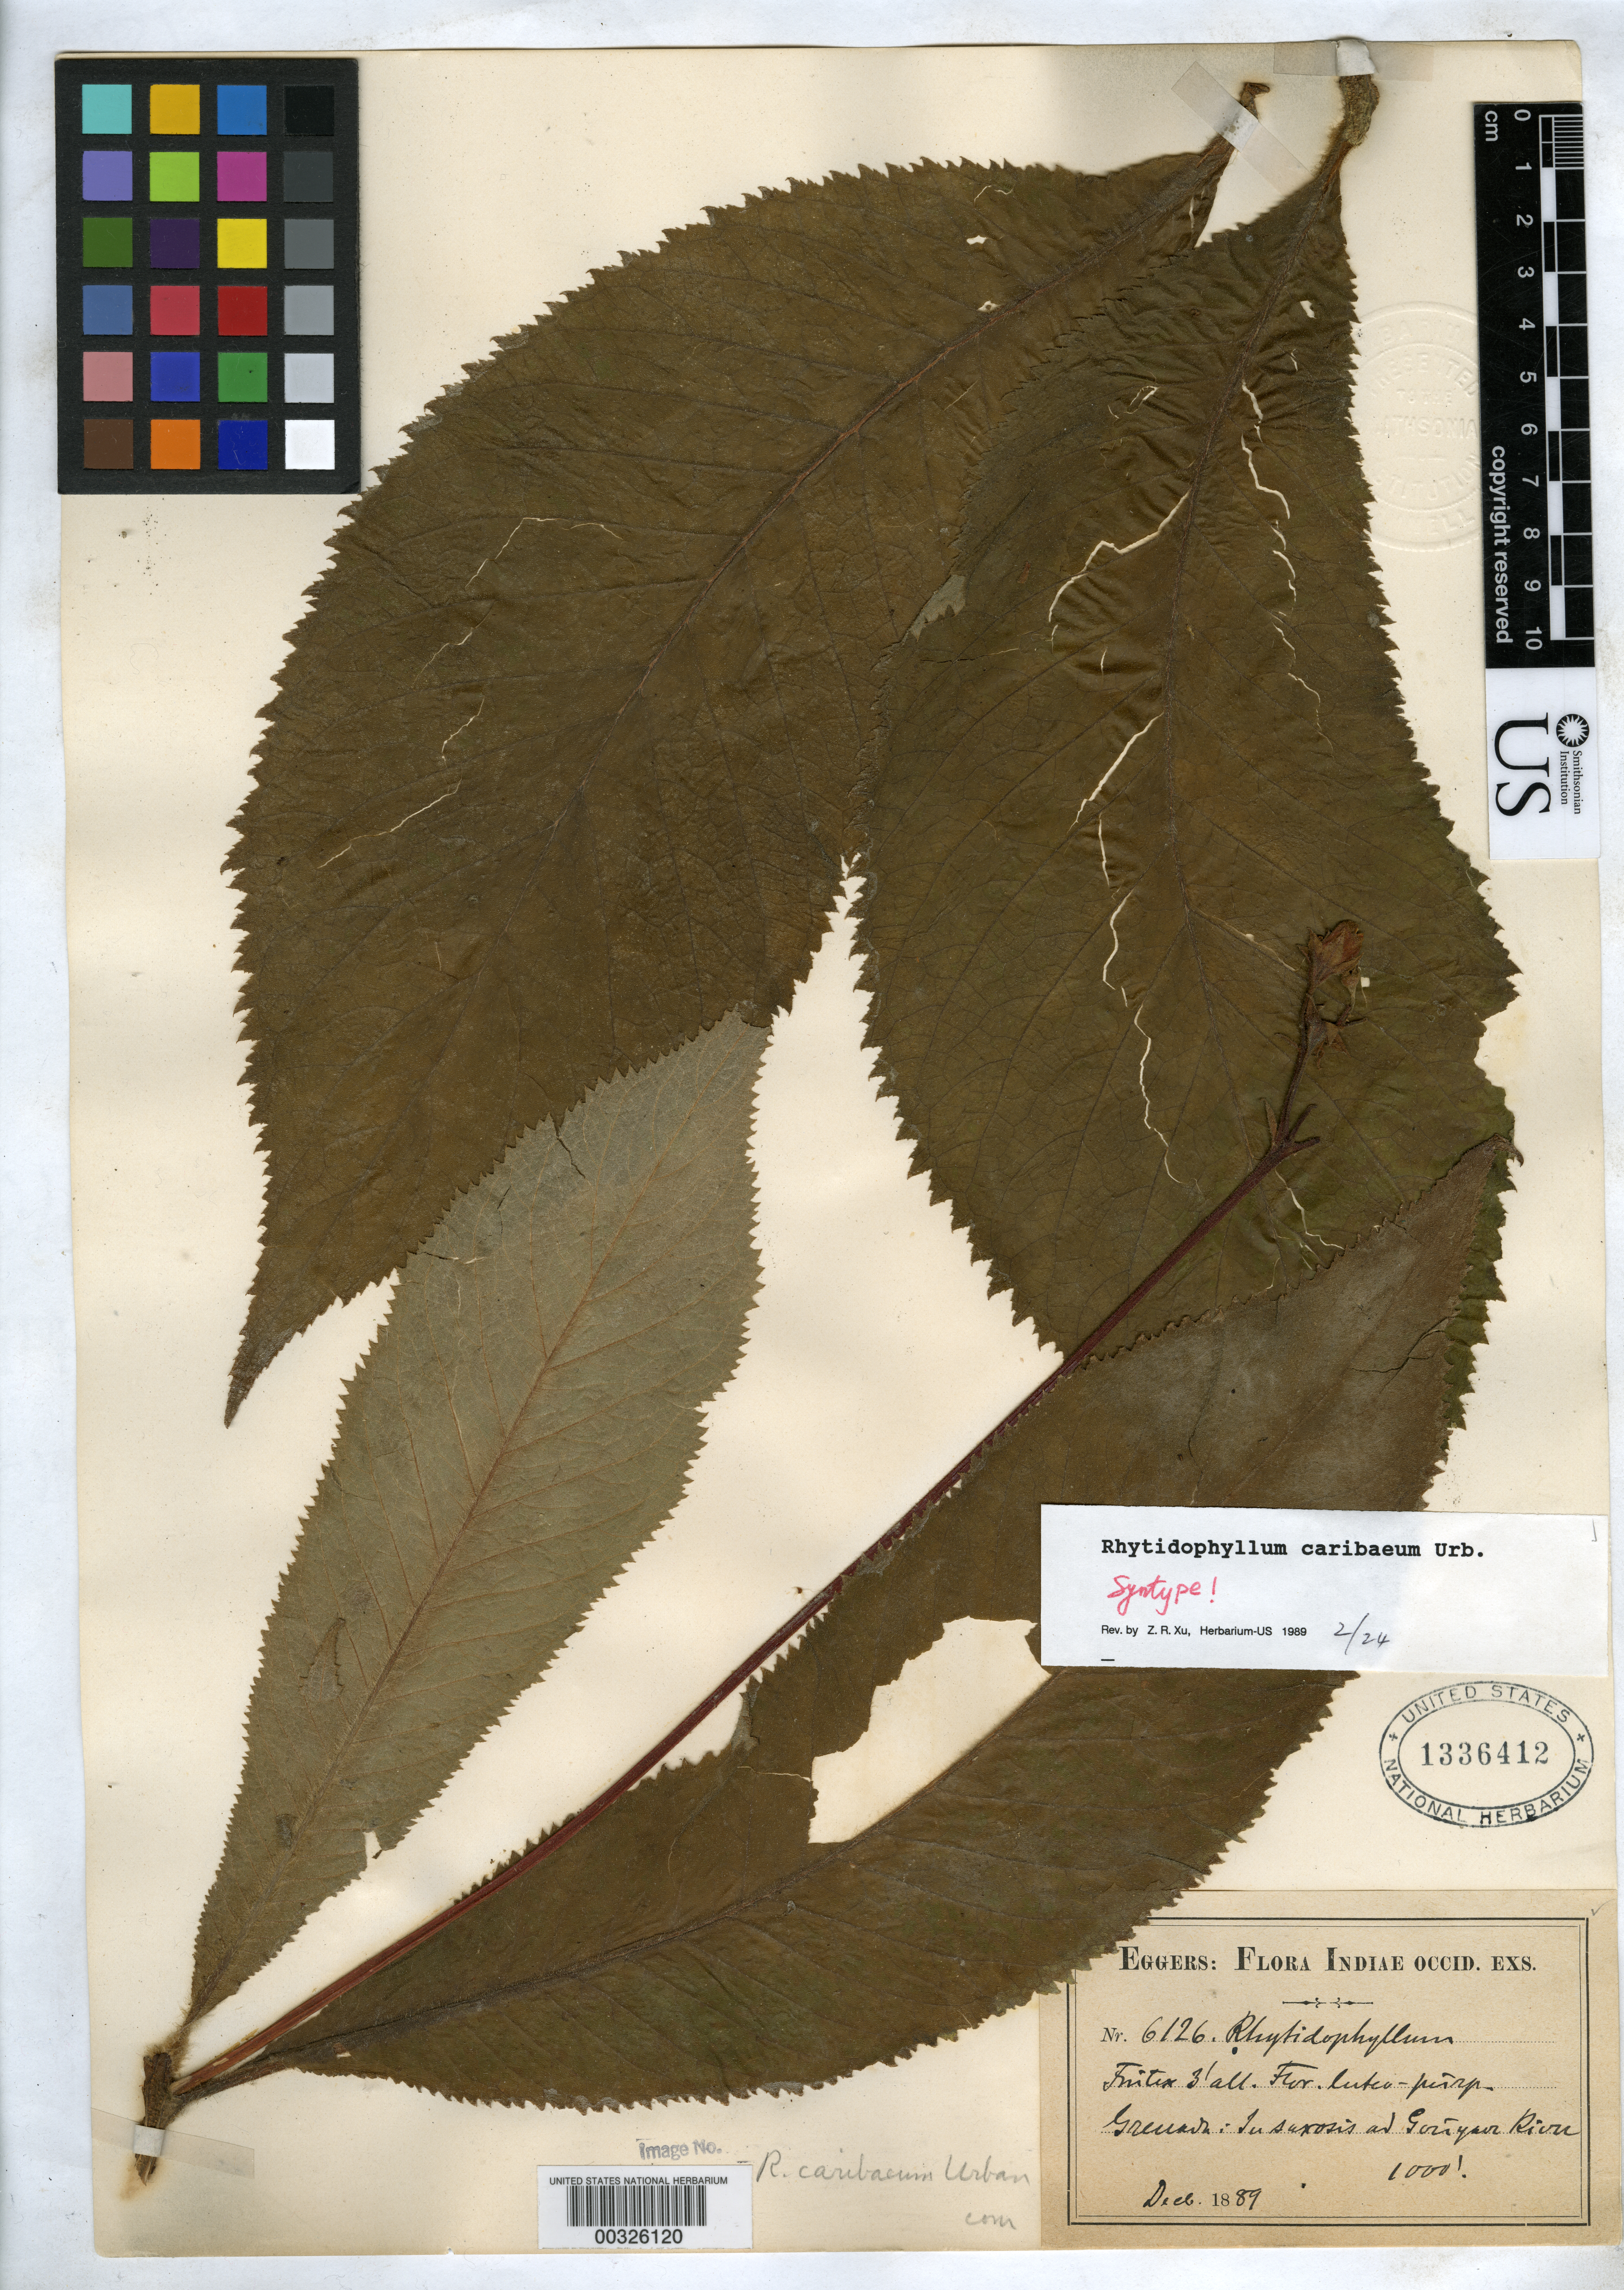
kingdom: Plantae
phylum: Tracheophyta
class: Magnoliopsida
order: Lamiales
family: Gesneriaceae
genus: Rhytidophyllum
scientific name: Rhytidophyllum caribaeum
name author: Urb.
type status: Syntype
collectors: H. F. A. von Eggers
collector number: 6126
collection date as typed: Dec 1889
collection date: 1889-12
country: Grenada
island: Windward Is.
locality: Goriyaor River.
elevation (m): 305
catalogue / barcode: US 1336412